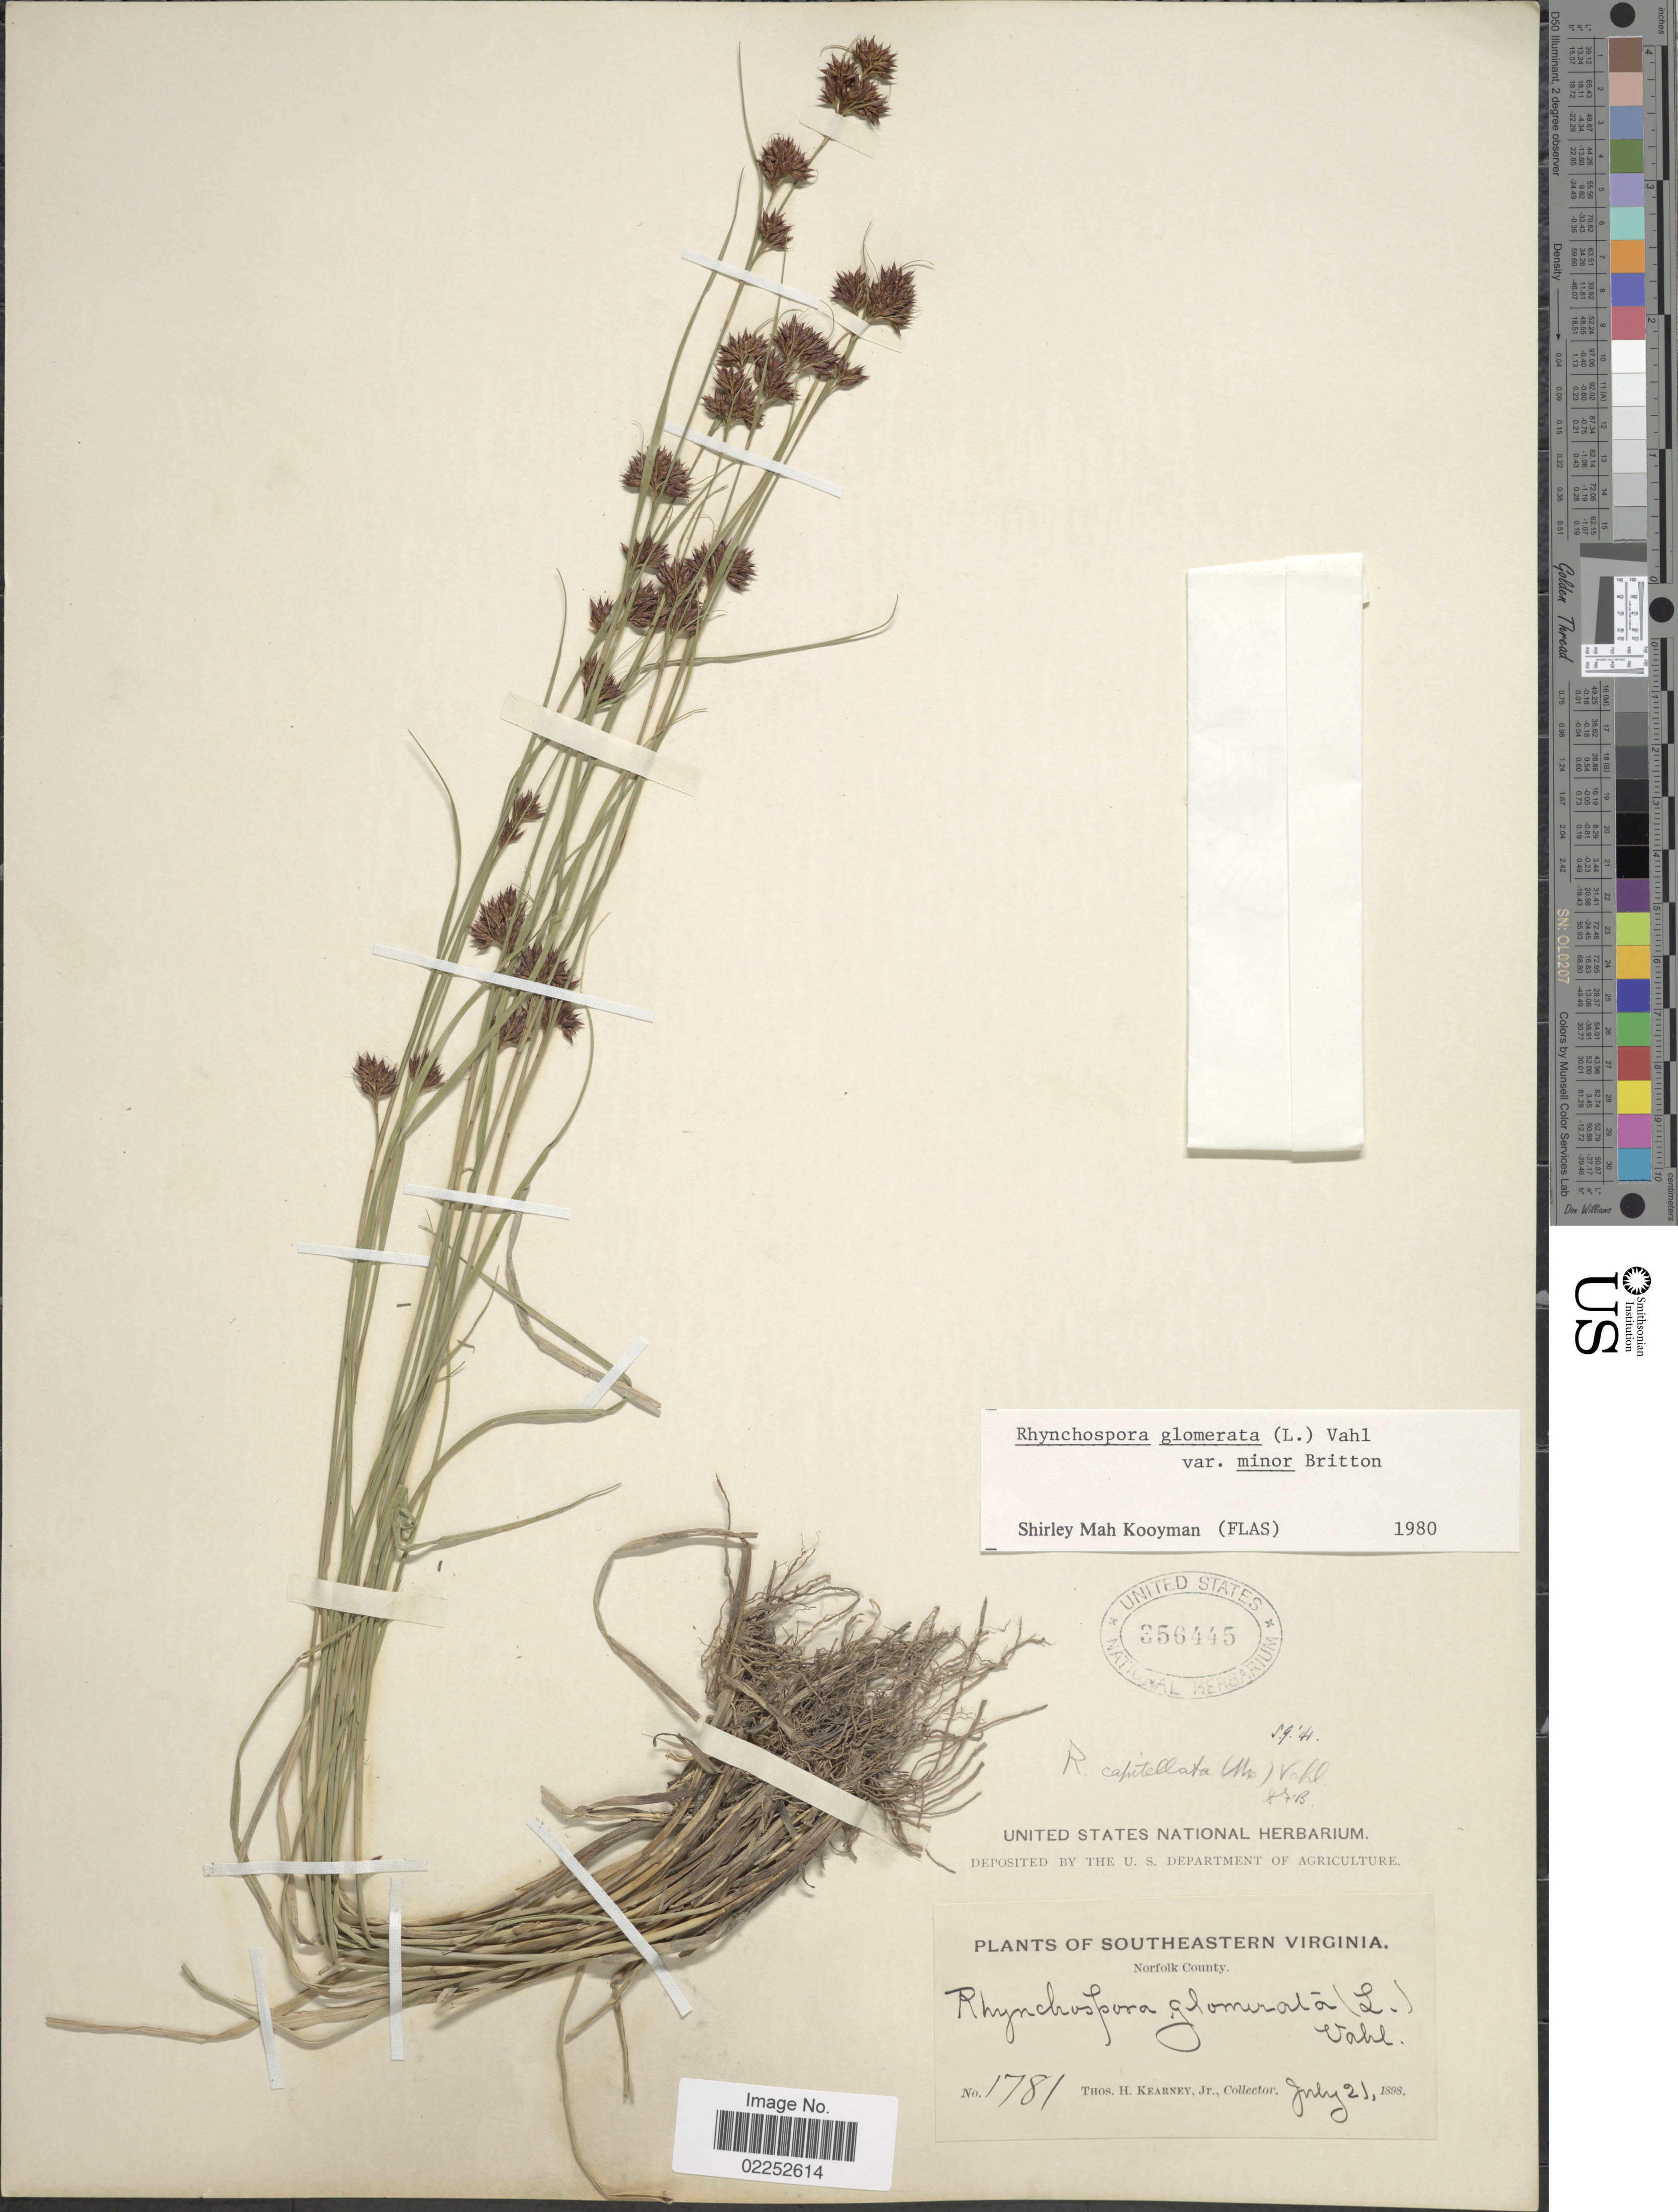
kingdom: Plantae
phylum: Tracheophyta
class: Liliopsida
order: Poales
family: Cyperaceae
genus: Rhynchospora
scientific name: Rhynchospora capitellata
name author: (Michx.) Vahl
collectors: T. H. Kearney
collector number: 1781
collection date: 1898-07-21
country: United States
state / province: Virginia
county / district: City of Norfolk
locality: Southeastern Virginia, Norfolk County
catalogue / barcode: US 356445